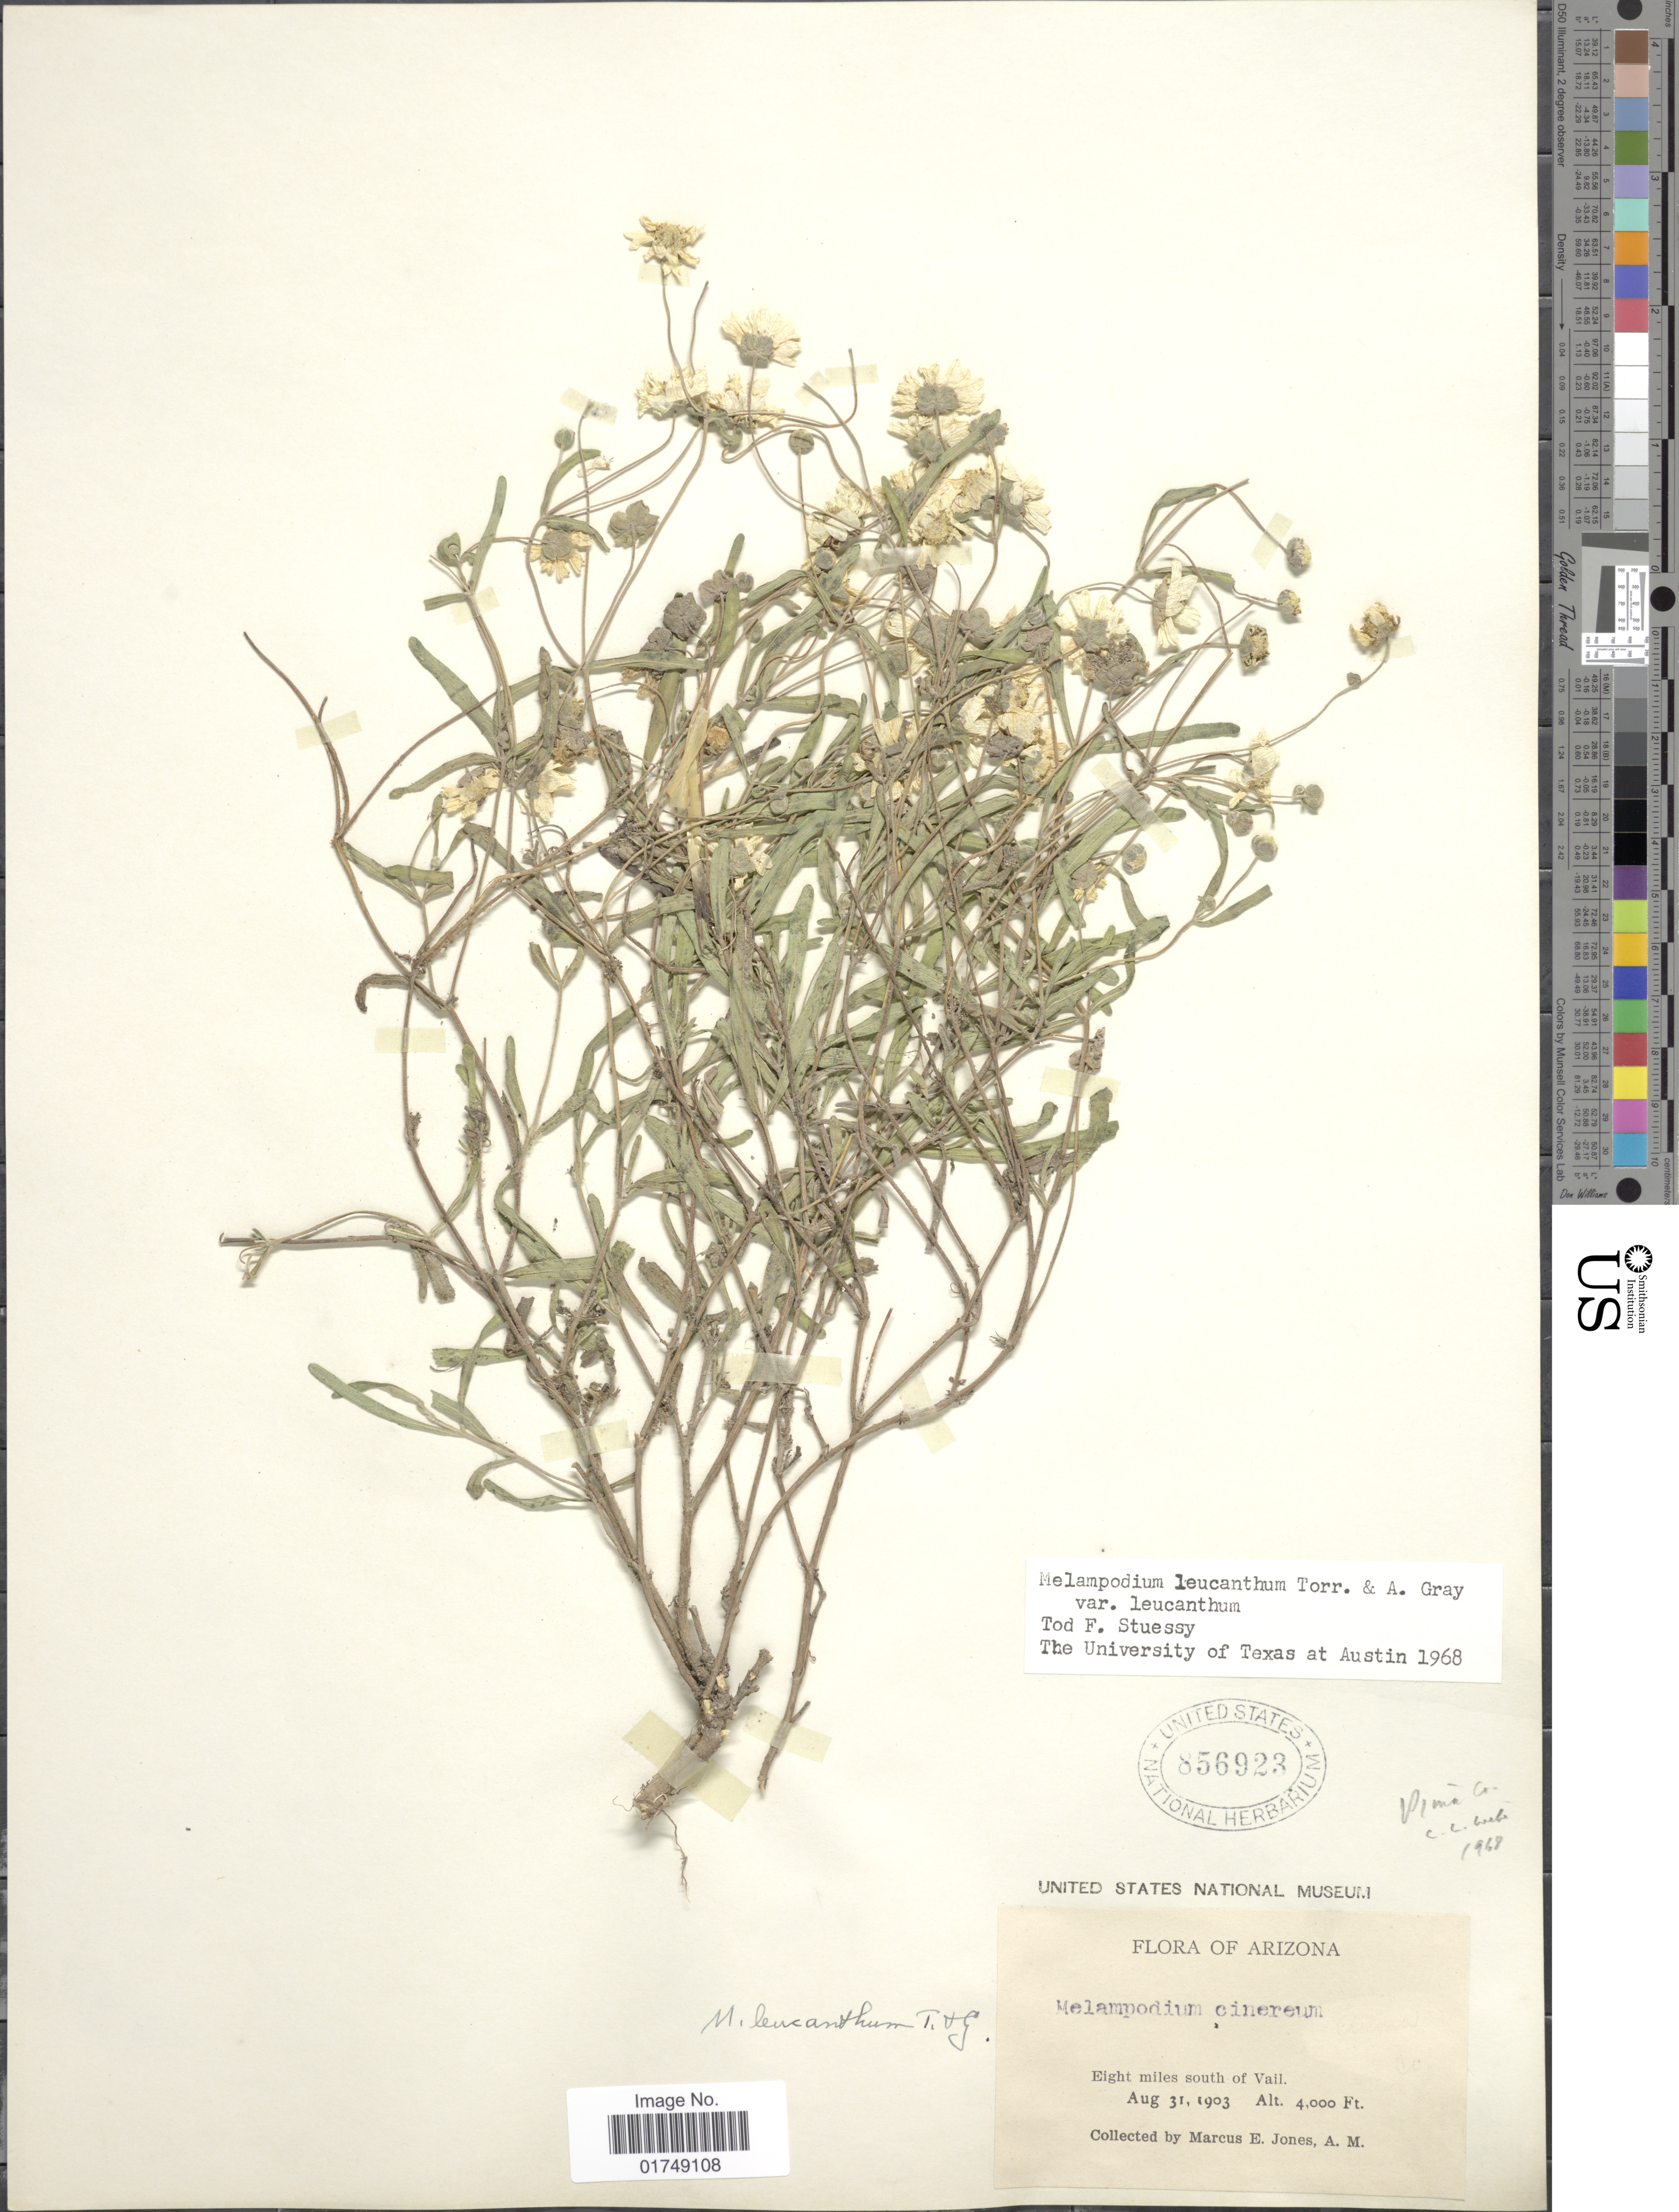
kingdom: Plantae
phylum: Tracheophyta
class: Magnoliopsida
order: Asterales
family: Asteraceae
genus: Melampodium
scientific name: Melampodium leucanthum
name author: Torr. & A. Gray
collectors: M. E. Jones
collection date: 1903-08-31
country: United States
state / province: Arizona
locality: Eight miles south of Vail, Pima Co.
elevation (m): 1219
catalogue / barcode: US 856923